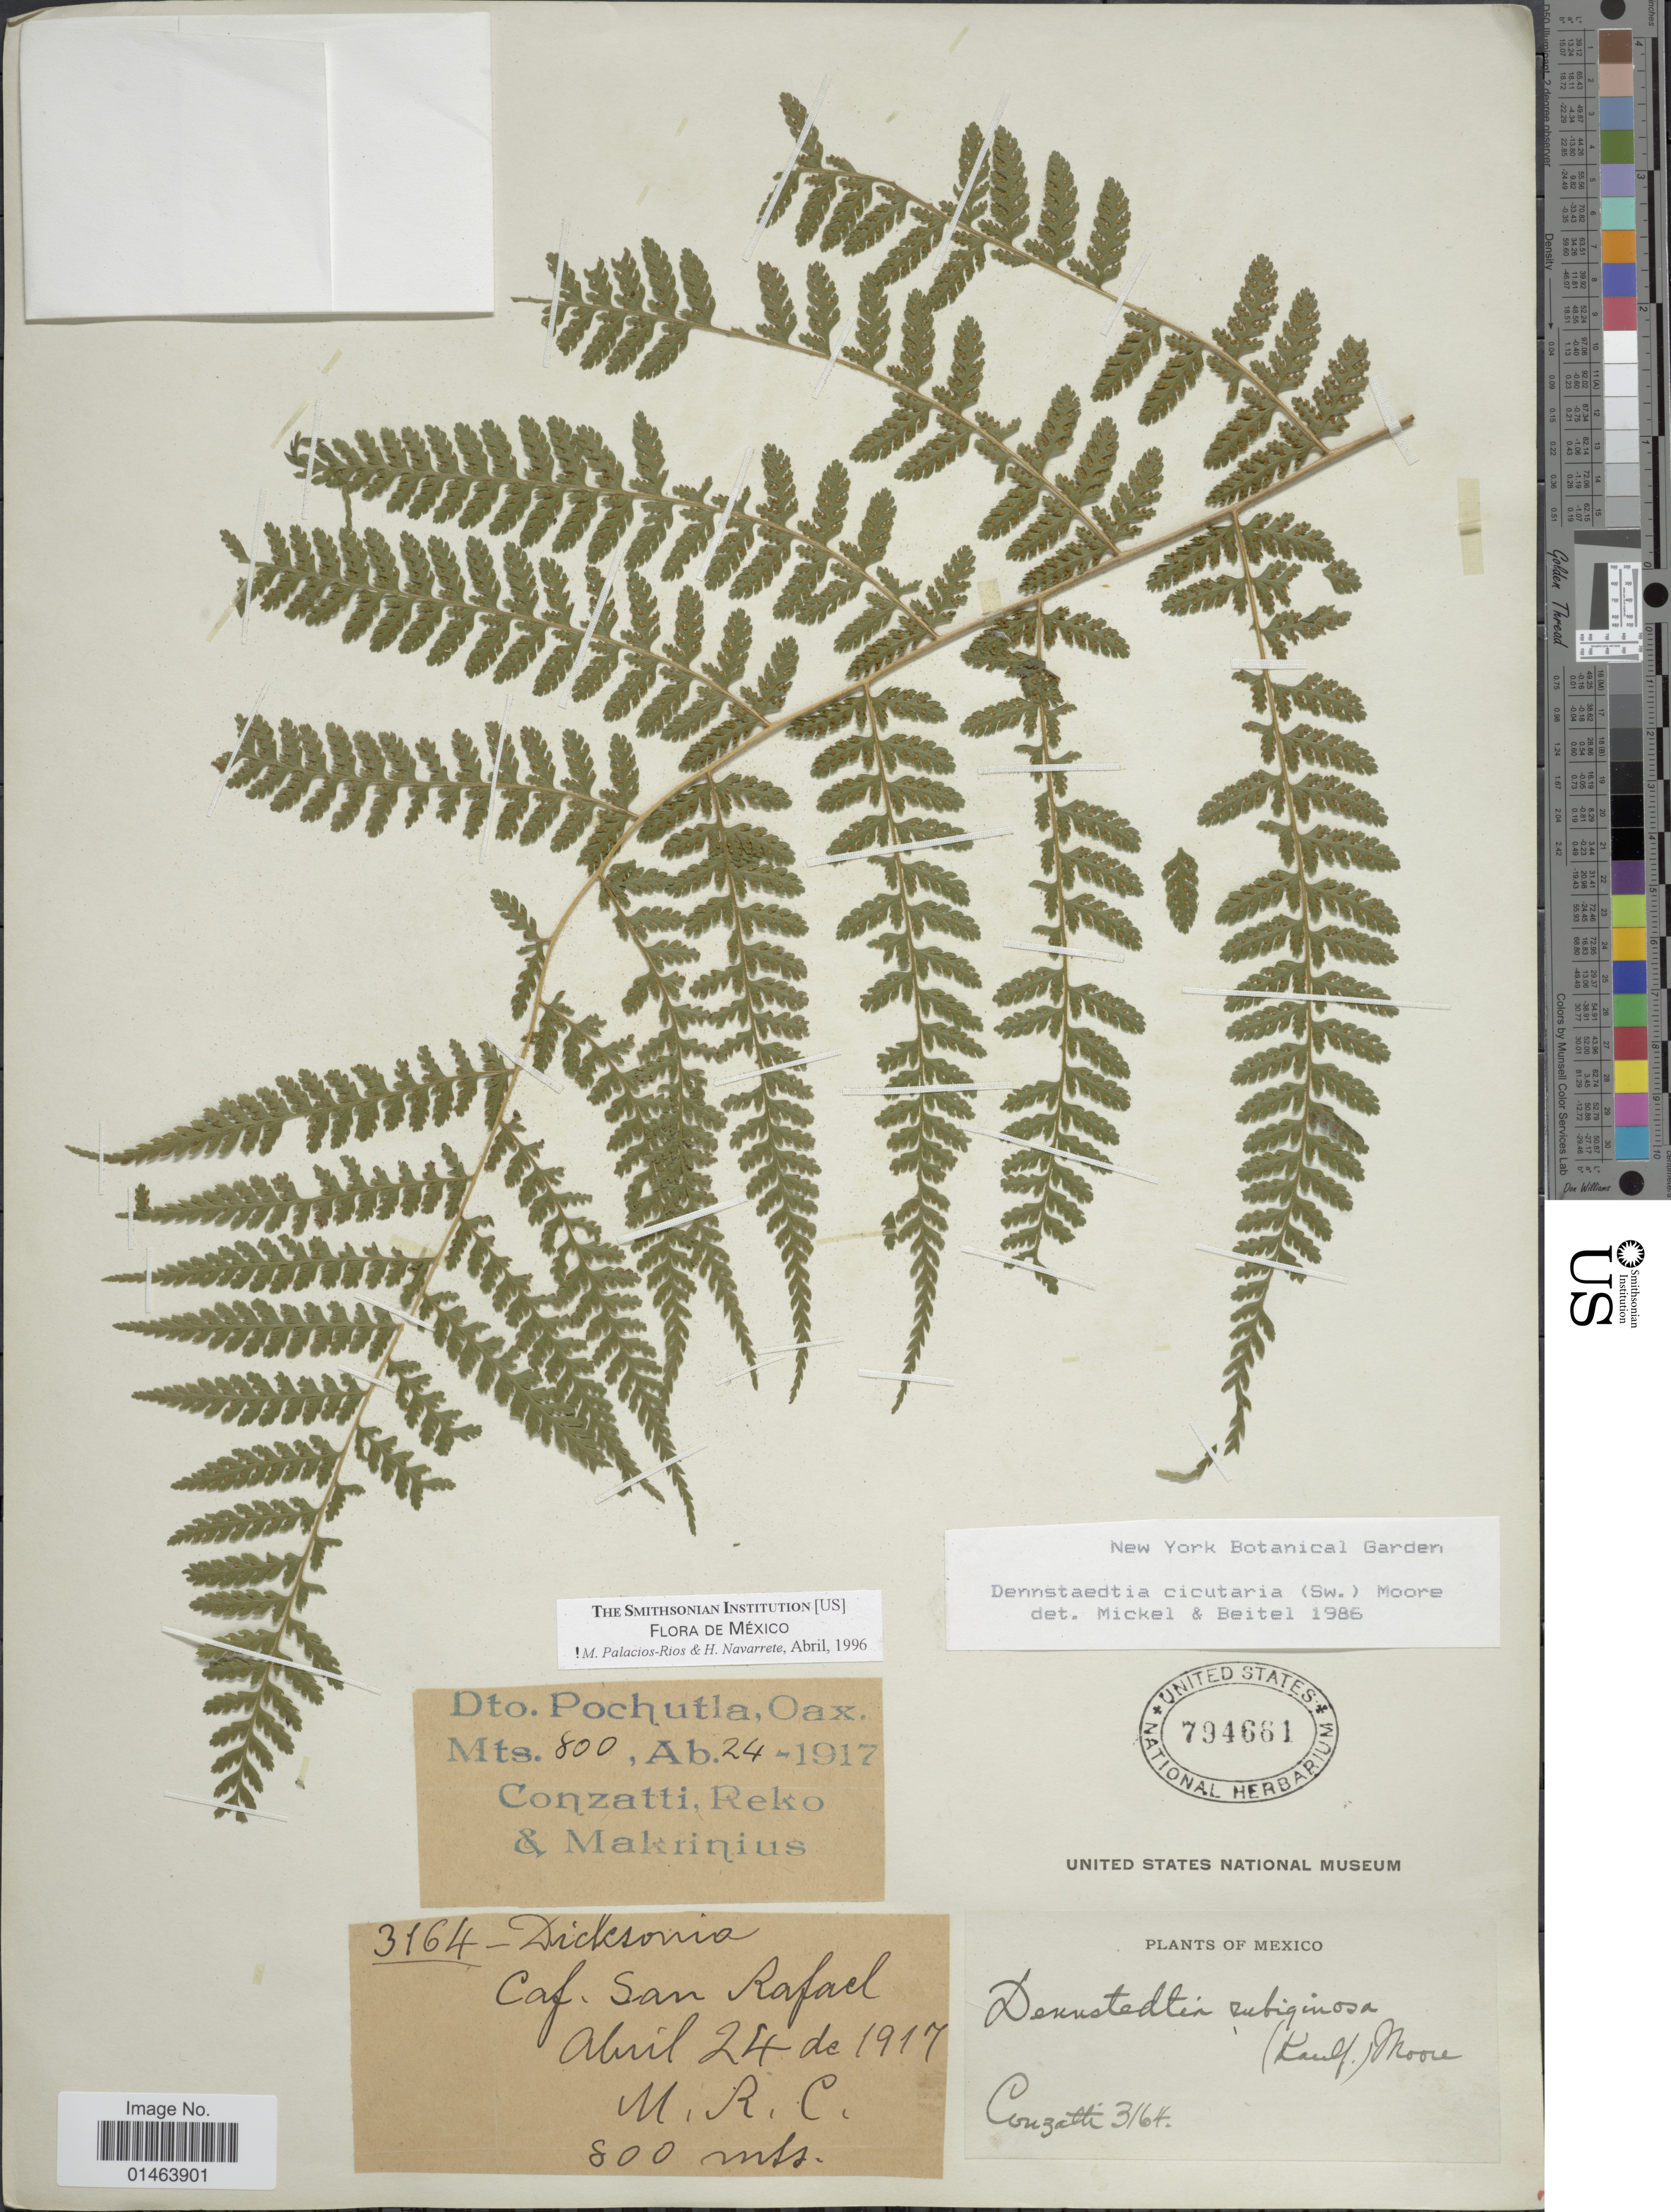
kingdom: Plantae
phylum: Tracheophyta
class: Polypodiopsida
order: Polypodiales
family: Dennstaedtiaceae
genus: Dennstaedtia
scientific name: Dennstaedtia cicutaria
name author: (Sw.) T. Moore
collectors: S. Conzatti & Makrinius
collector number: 3164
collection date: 1917-04-24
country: Mexico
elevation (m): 800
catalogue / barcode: US 794661